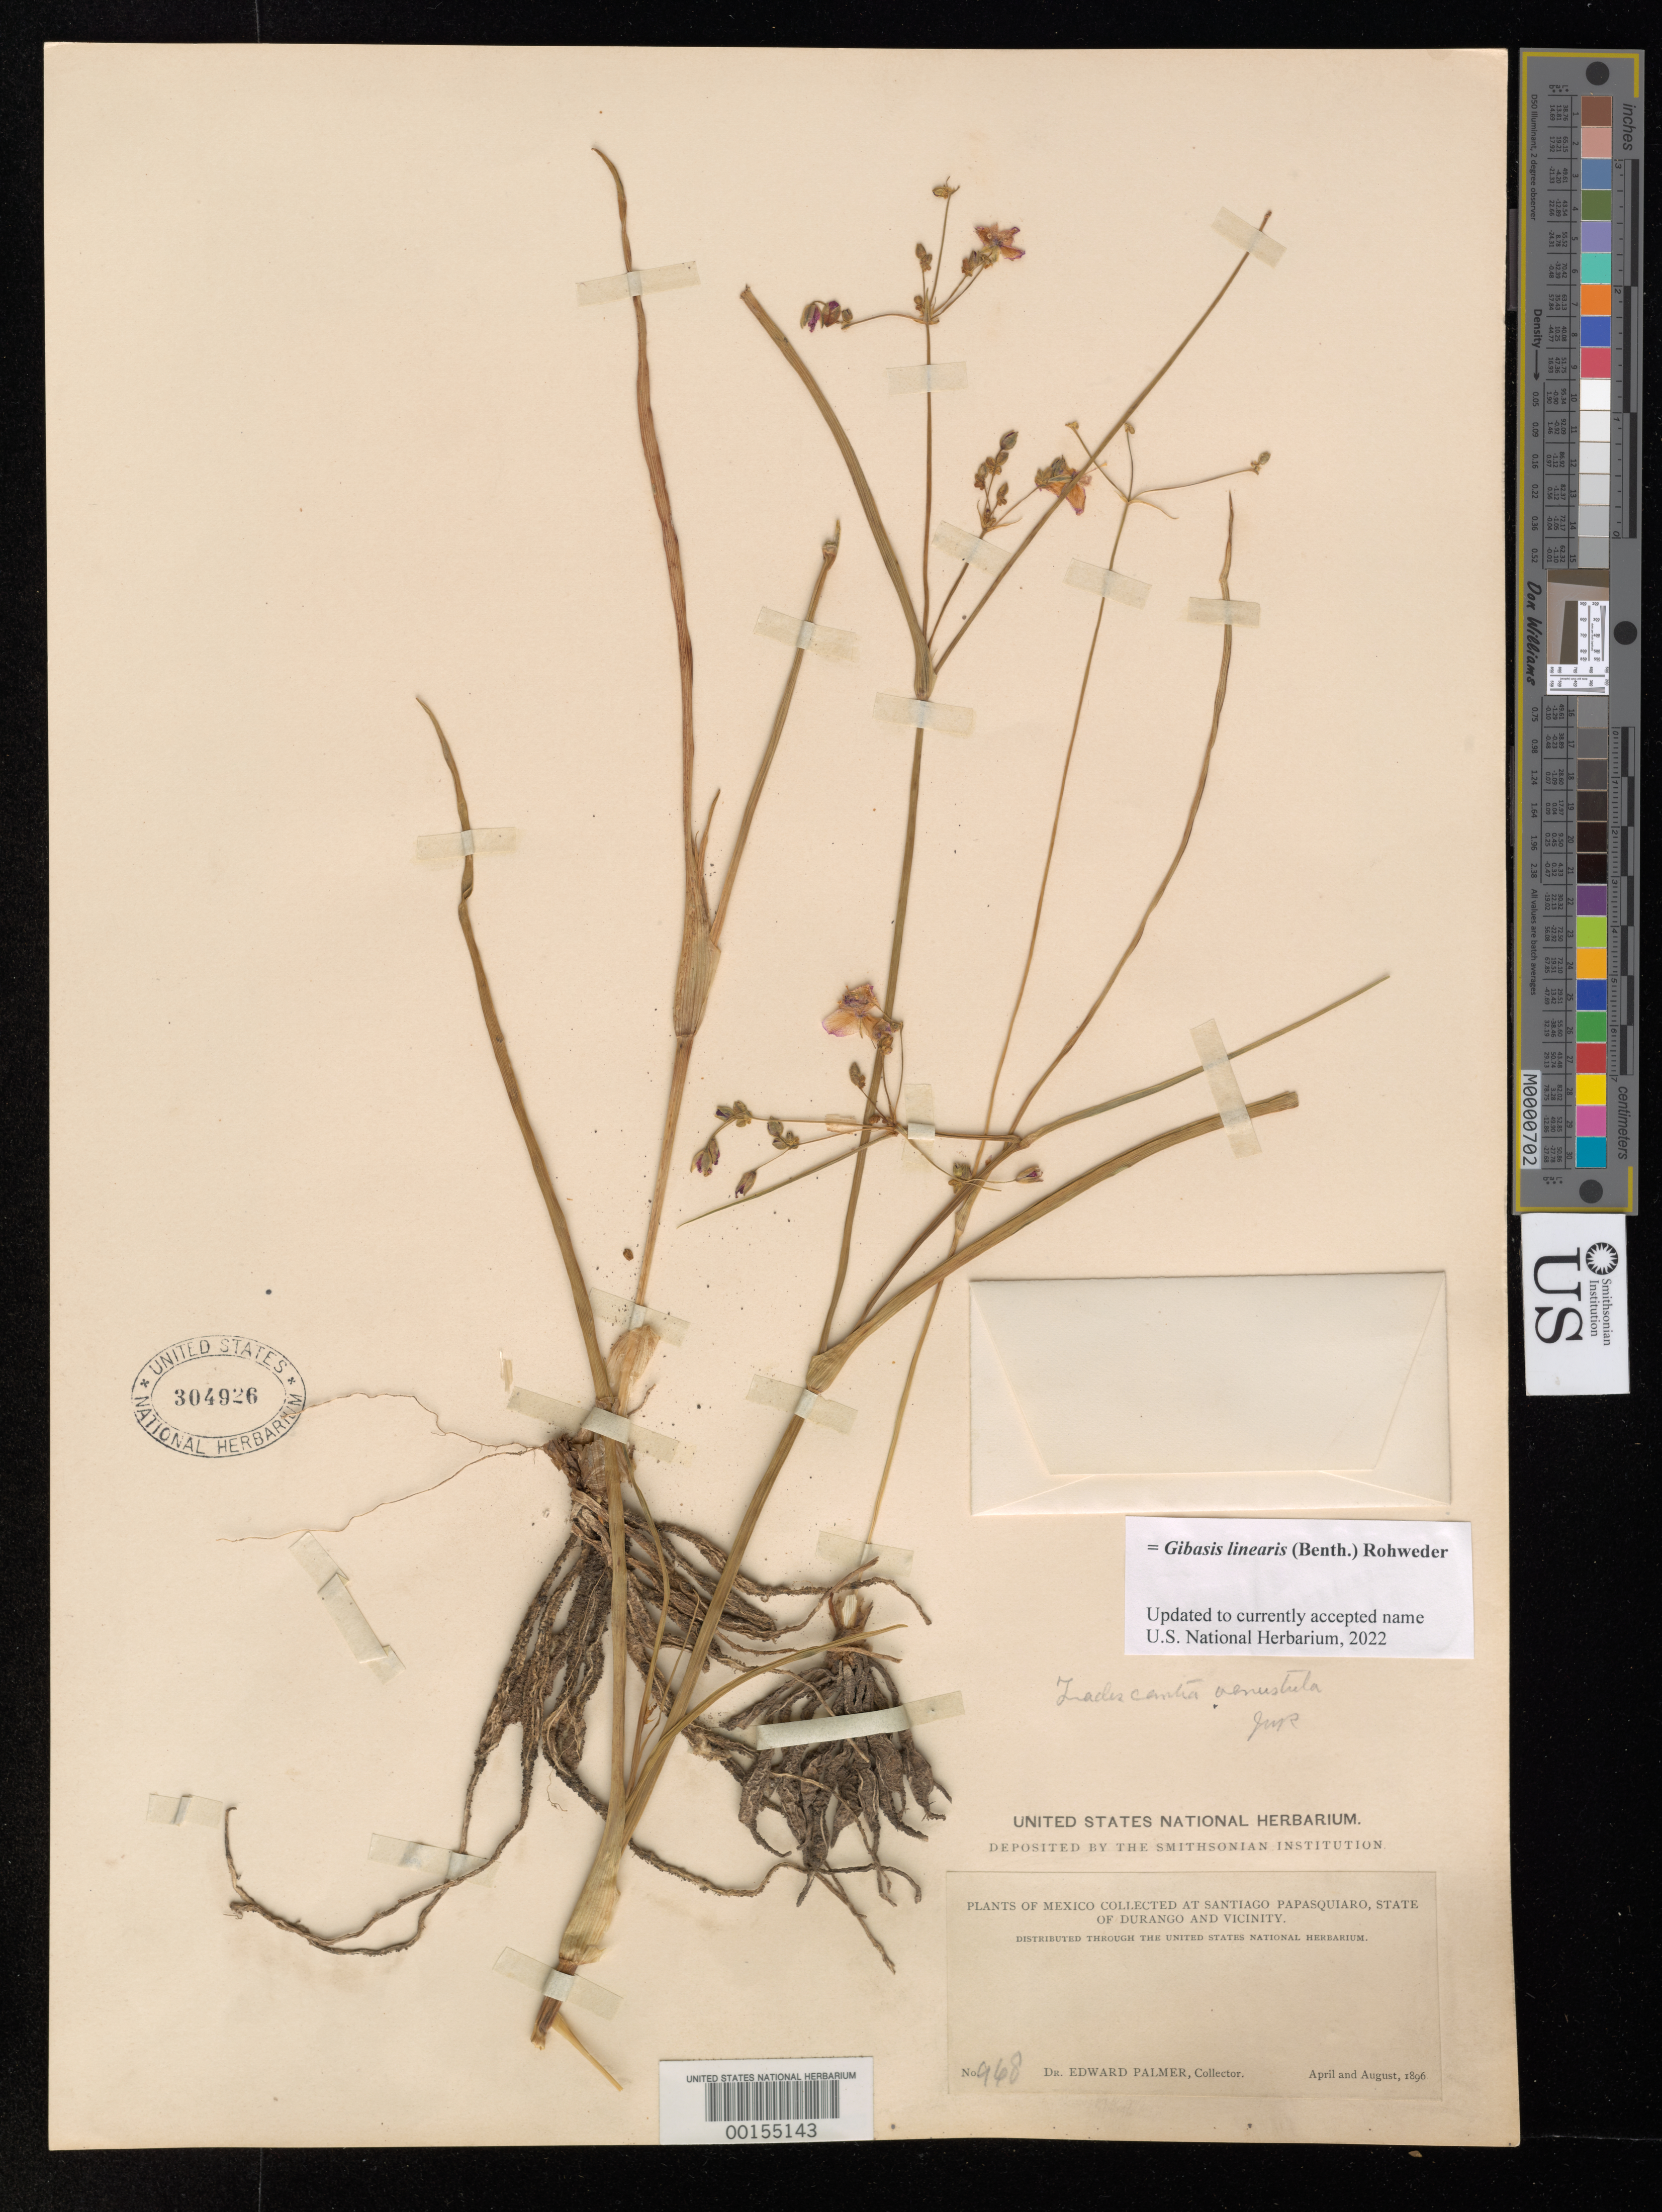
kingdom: Plantae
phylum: Tracheophyta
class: Liliopsida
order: Commelinales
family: Commelinaceae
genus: Gibasis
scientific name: Gibasis linearis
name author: (Benth.) Rohweder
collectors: E. Palmer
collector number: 968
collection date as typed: Apr 1896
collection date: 1896-04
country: Mexico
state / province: Durango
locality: Santiago Papasquiaro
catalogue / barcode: US 304926